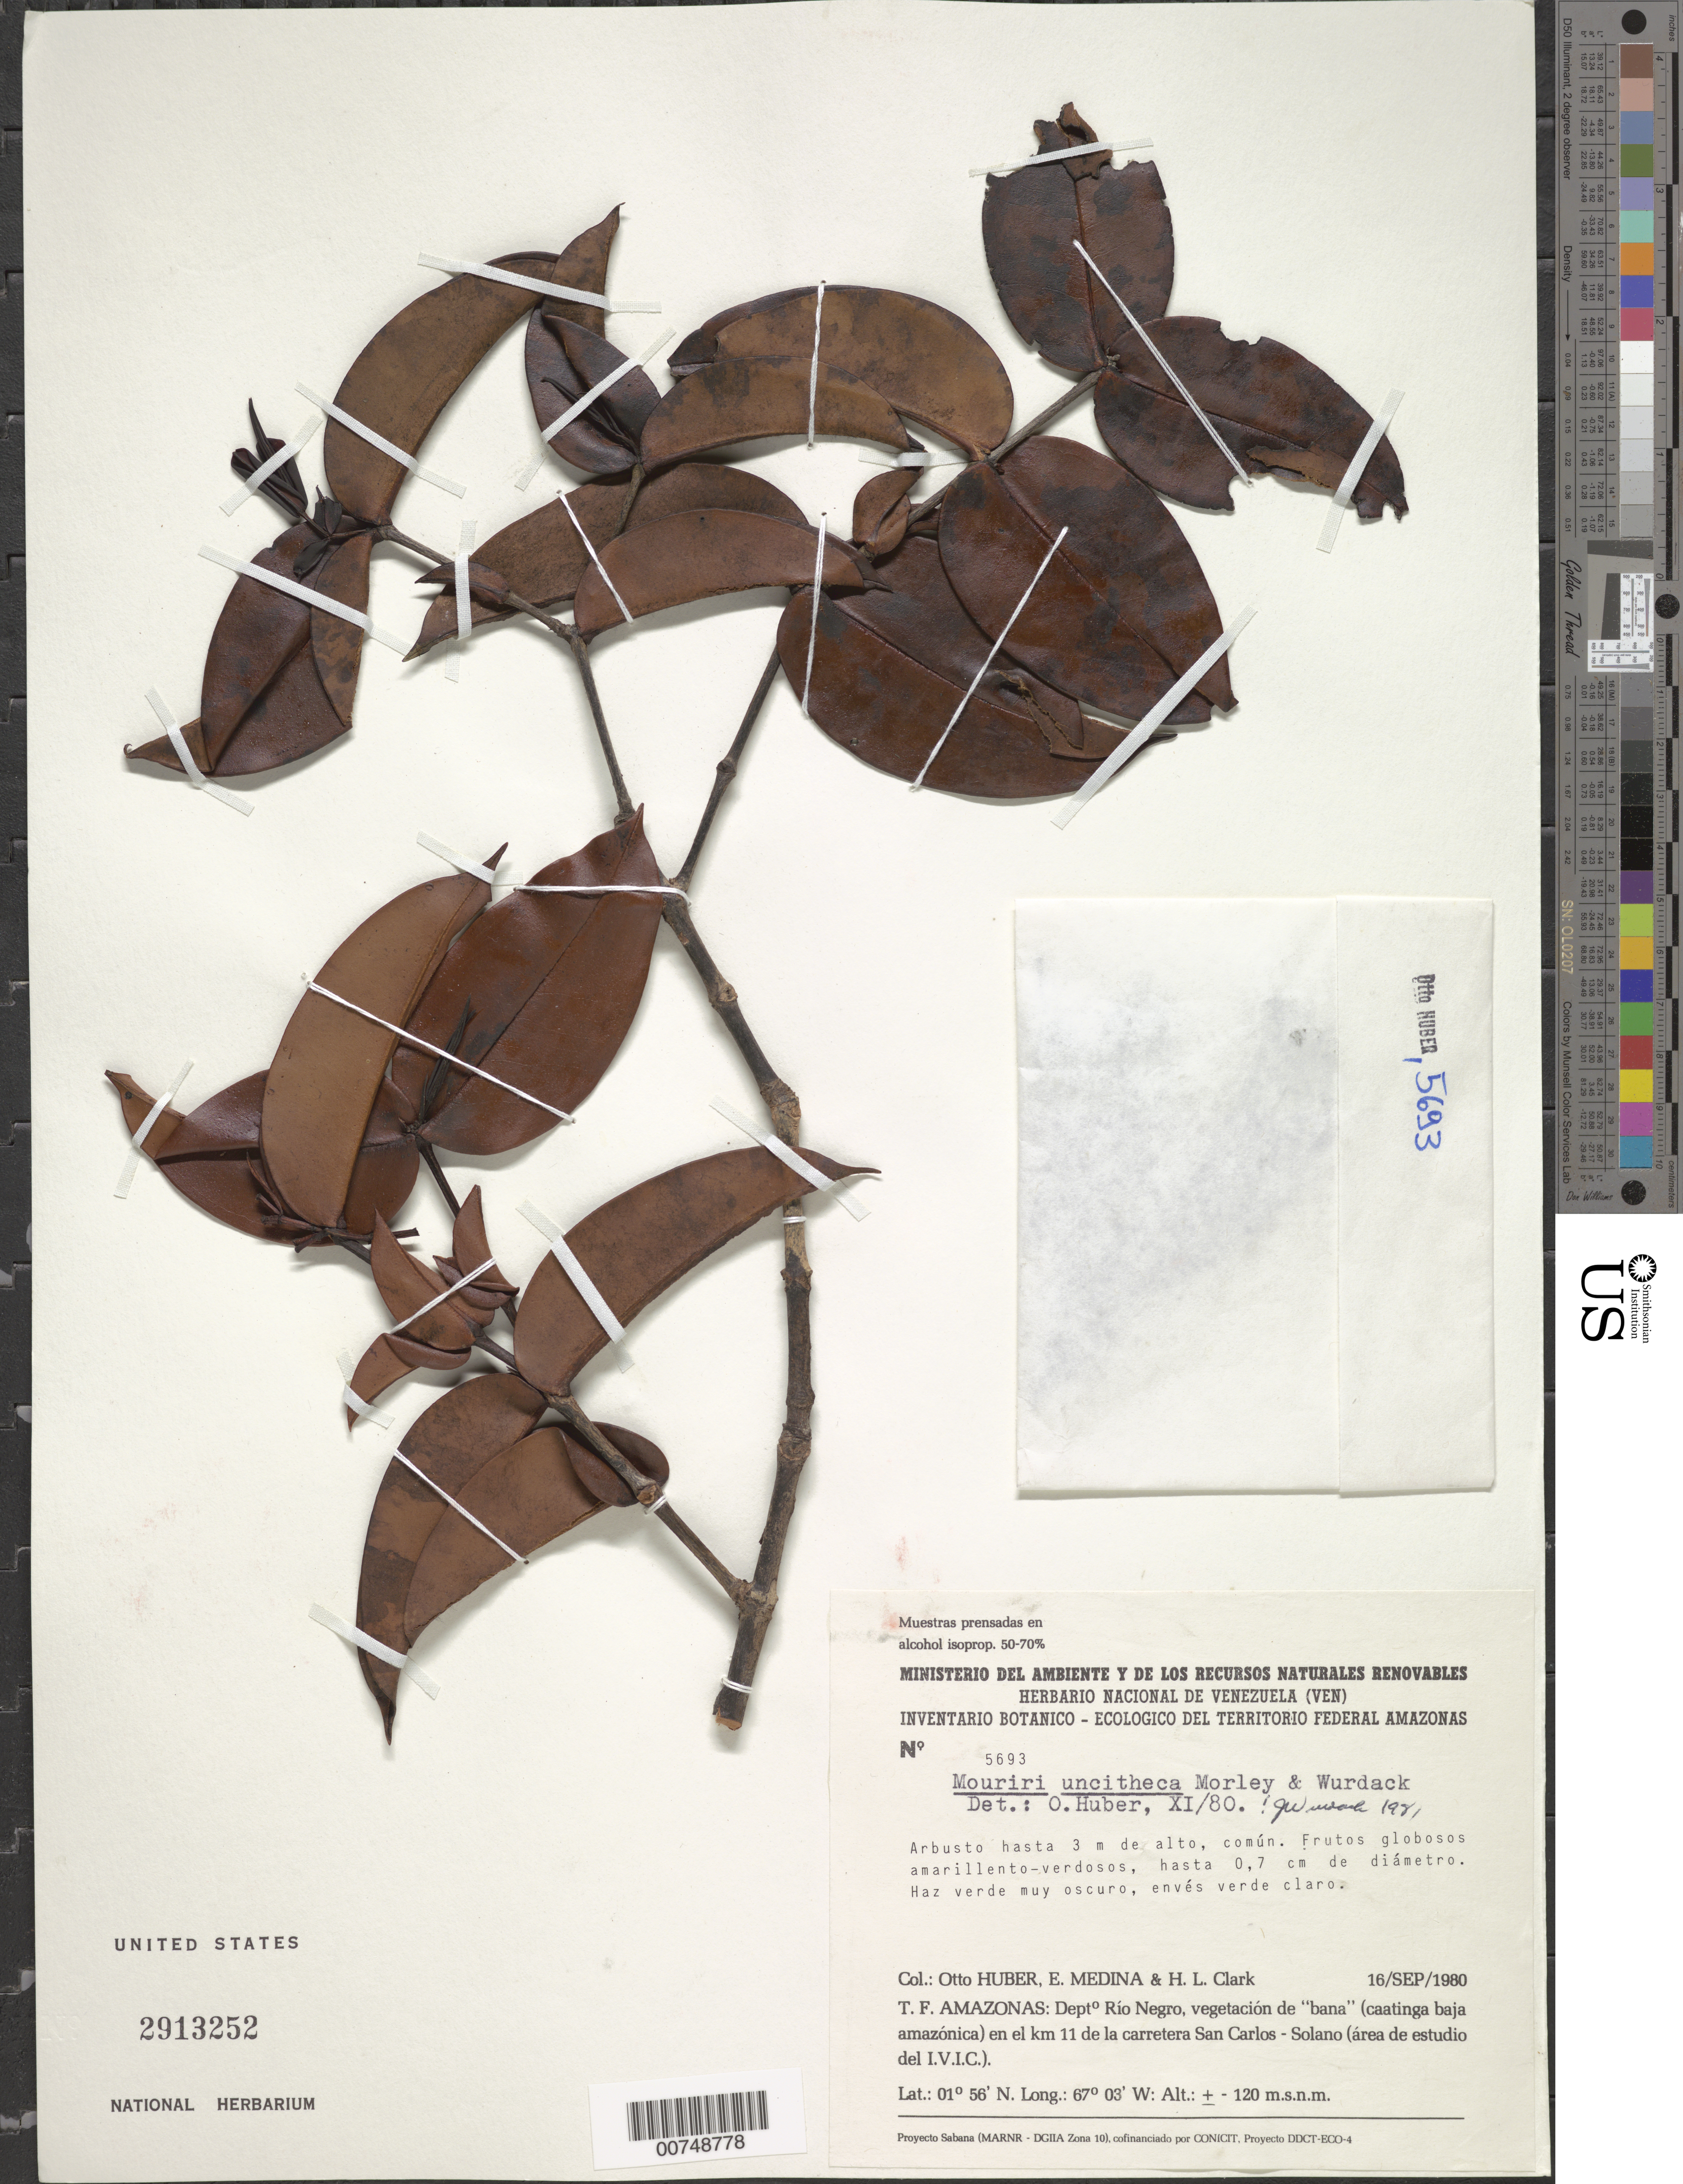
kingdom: Plantae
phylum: Tracheophyta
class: Magnoliopsida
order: Myrtales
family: Melastomataceae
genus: Mouriri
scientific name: Mouriri uncitheca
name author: Morley & Wurdack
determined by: Wurdack, John J., (US), US (UNITED STATES)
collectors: O. Huber, E. Medina & H. L. Clark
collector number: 5693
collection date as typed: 16-Sep-80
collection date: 1980-09-16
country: Venezuela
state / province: Amazonas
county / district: Río Negro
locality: San Carlos-Solano, km 11 de la carretera (área de estudio del I.V.I.C.)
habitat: Vegetación de "bana" (caatinga baja amazonica)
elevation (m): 120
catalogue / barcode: US 2913252